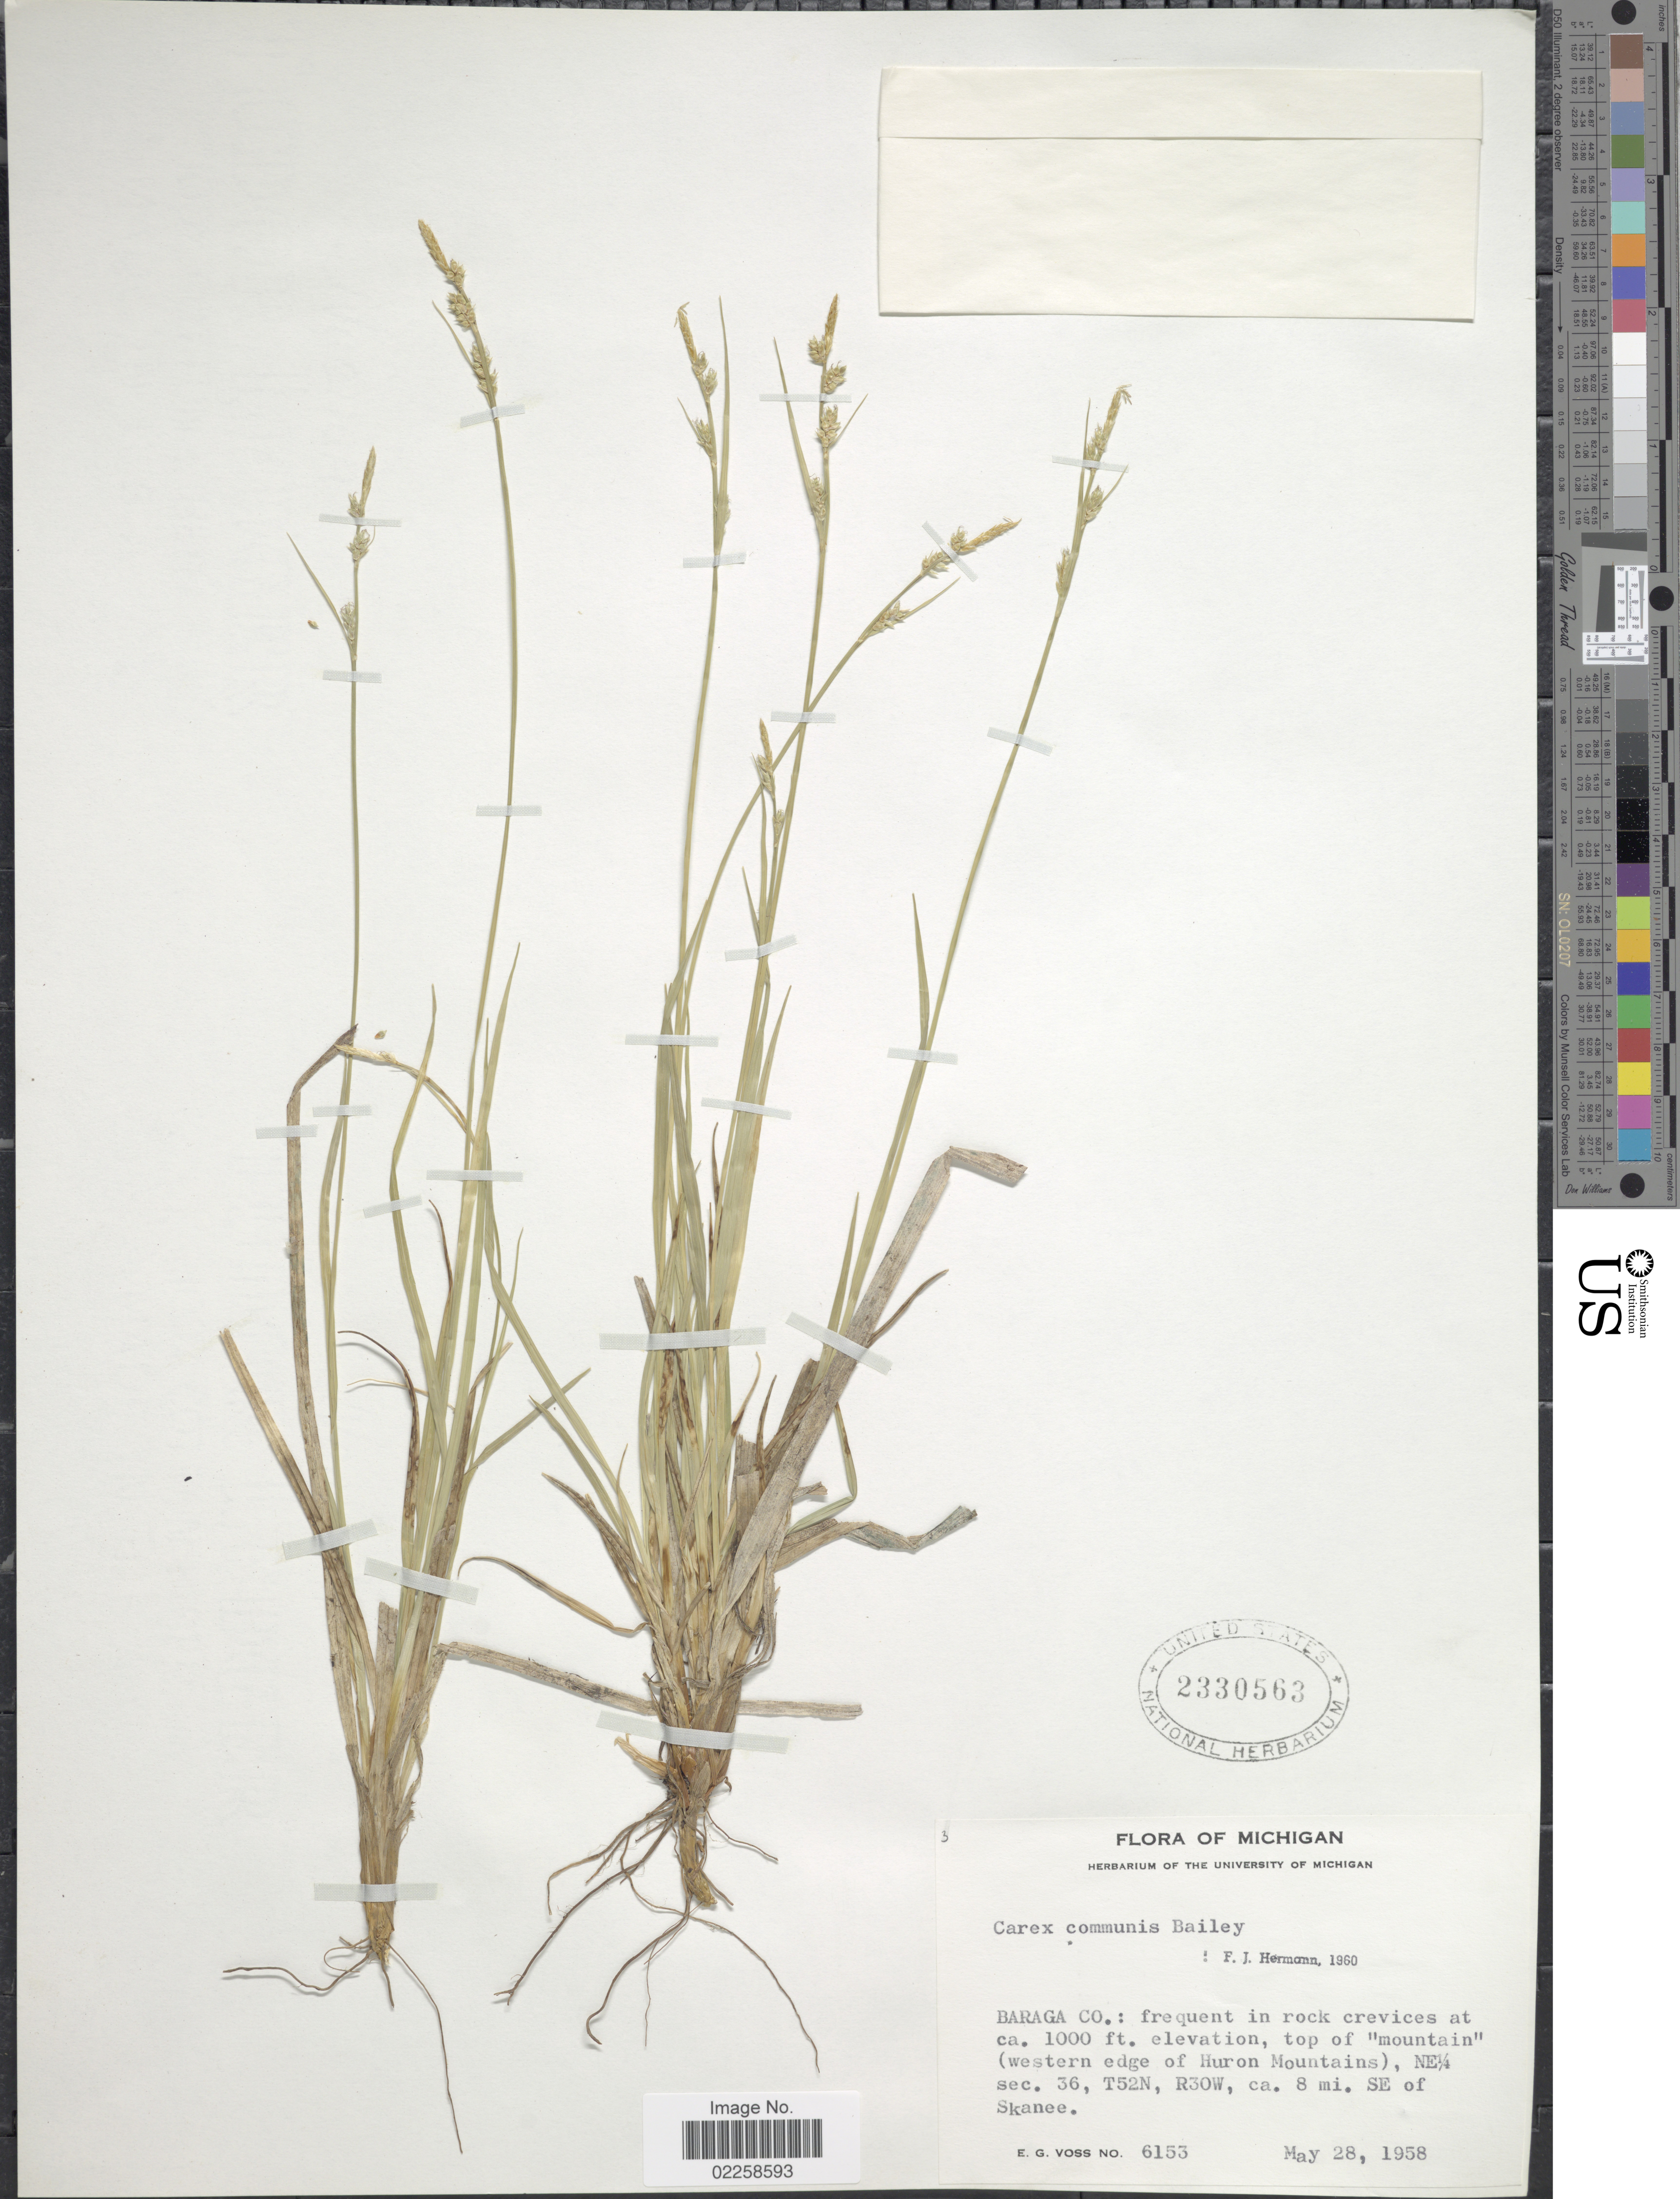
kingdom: Plantae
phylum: Tracheophyta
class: Liliopsida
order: Poales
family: Cyperaceae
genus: Carex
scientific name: Carex communis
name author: L.H. Bailey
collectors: E. G. Voss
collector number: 6153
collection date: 1958-05-28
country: United States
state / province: Michigan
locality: Baraga Co.: top of "mountain" (western edge of Huron Mountains), NE¼ sec. 36, T52N, R30W, ca. 8 mi. SE of Skanee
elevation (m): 305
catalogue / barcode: US 2330563